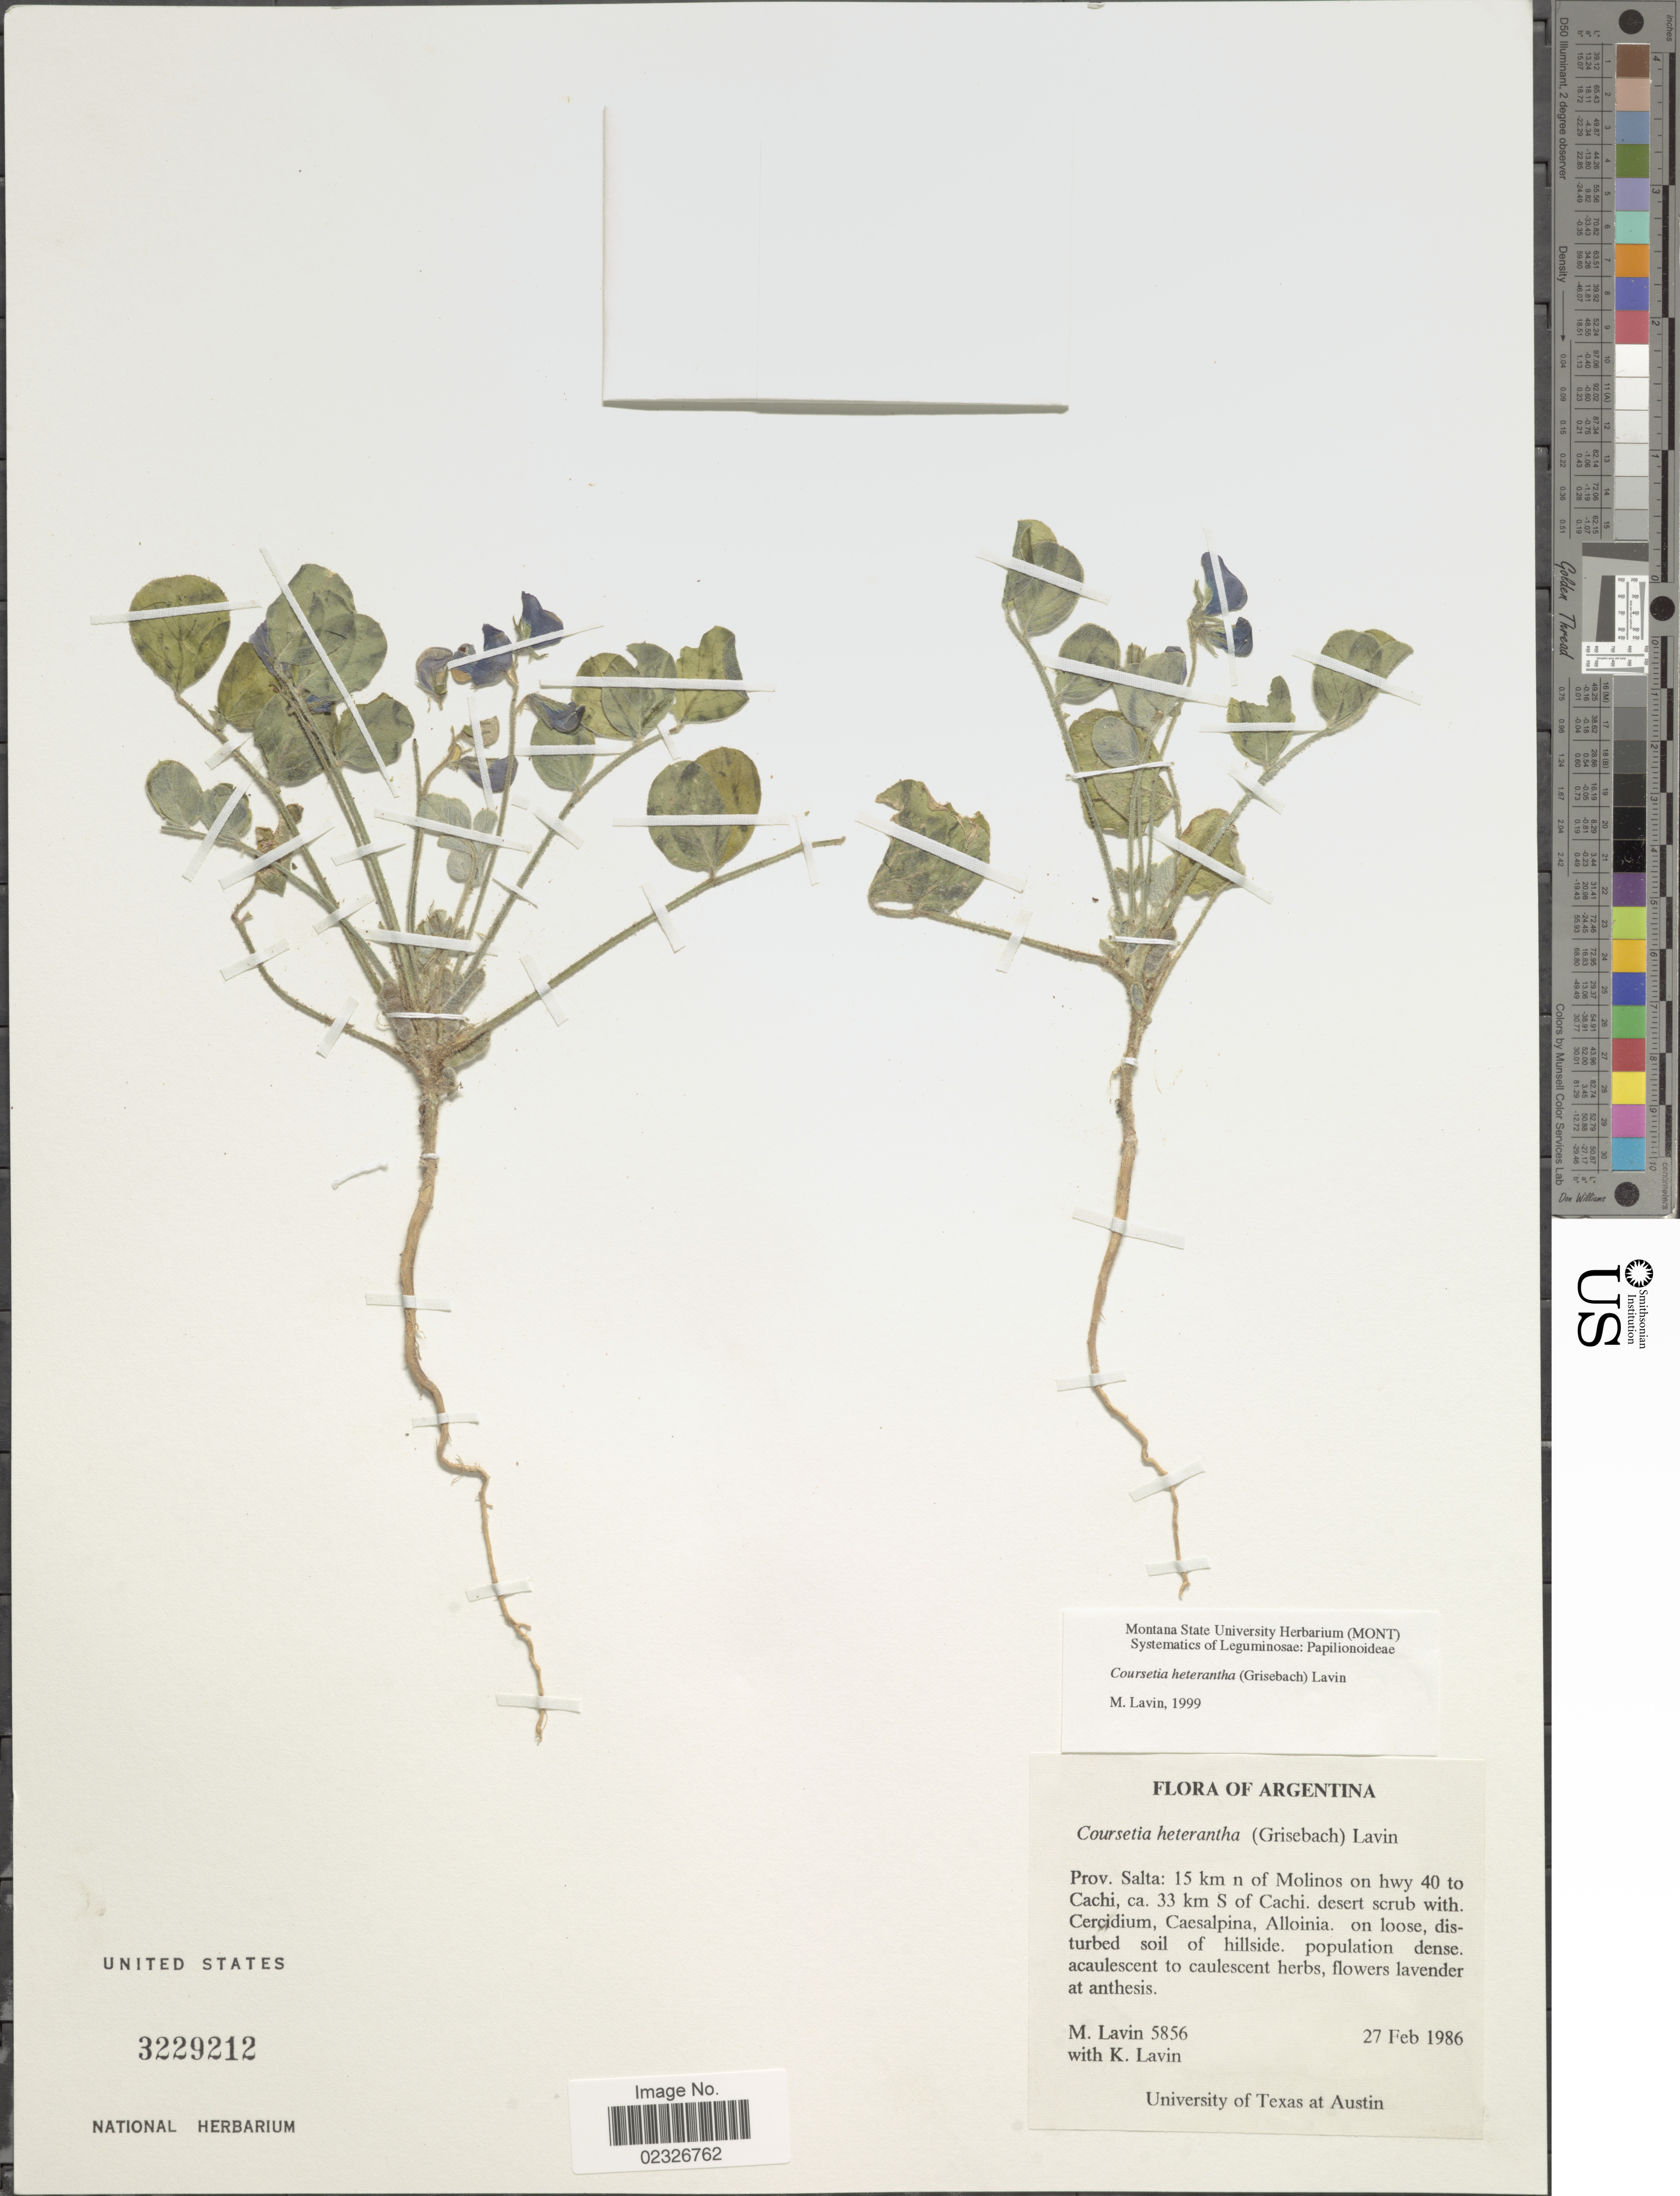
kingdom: Plantae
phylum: Tracheophyta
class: Magnoliopsida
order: Fabales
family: Fabaceae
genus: Coursetia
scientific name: Coursetia heterantha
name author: (Griseb.) Lavin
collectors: M. Lavin & K. Lavin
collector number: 5856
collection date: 1986-02-27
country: Argentina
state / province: Salta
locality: Prov. Salta: 15 km n of Molinos on hwy 40 to Cachi, ca. 33 km S of Cachi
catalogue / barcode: US 3229212